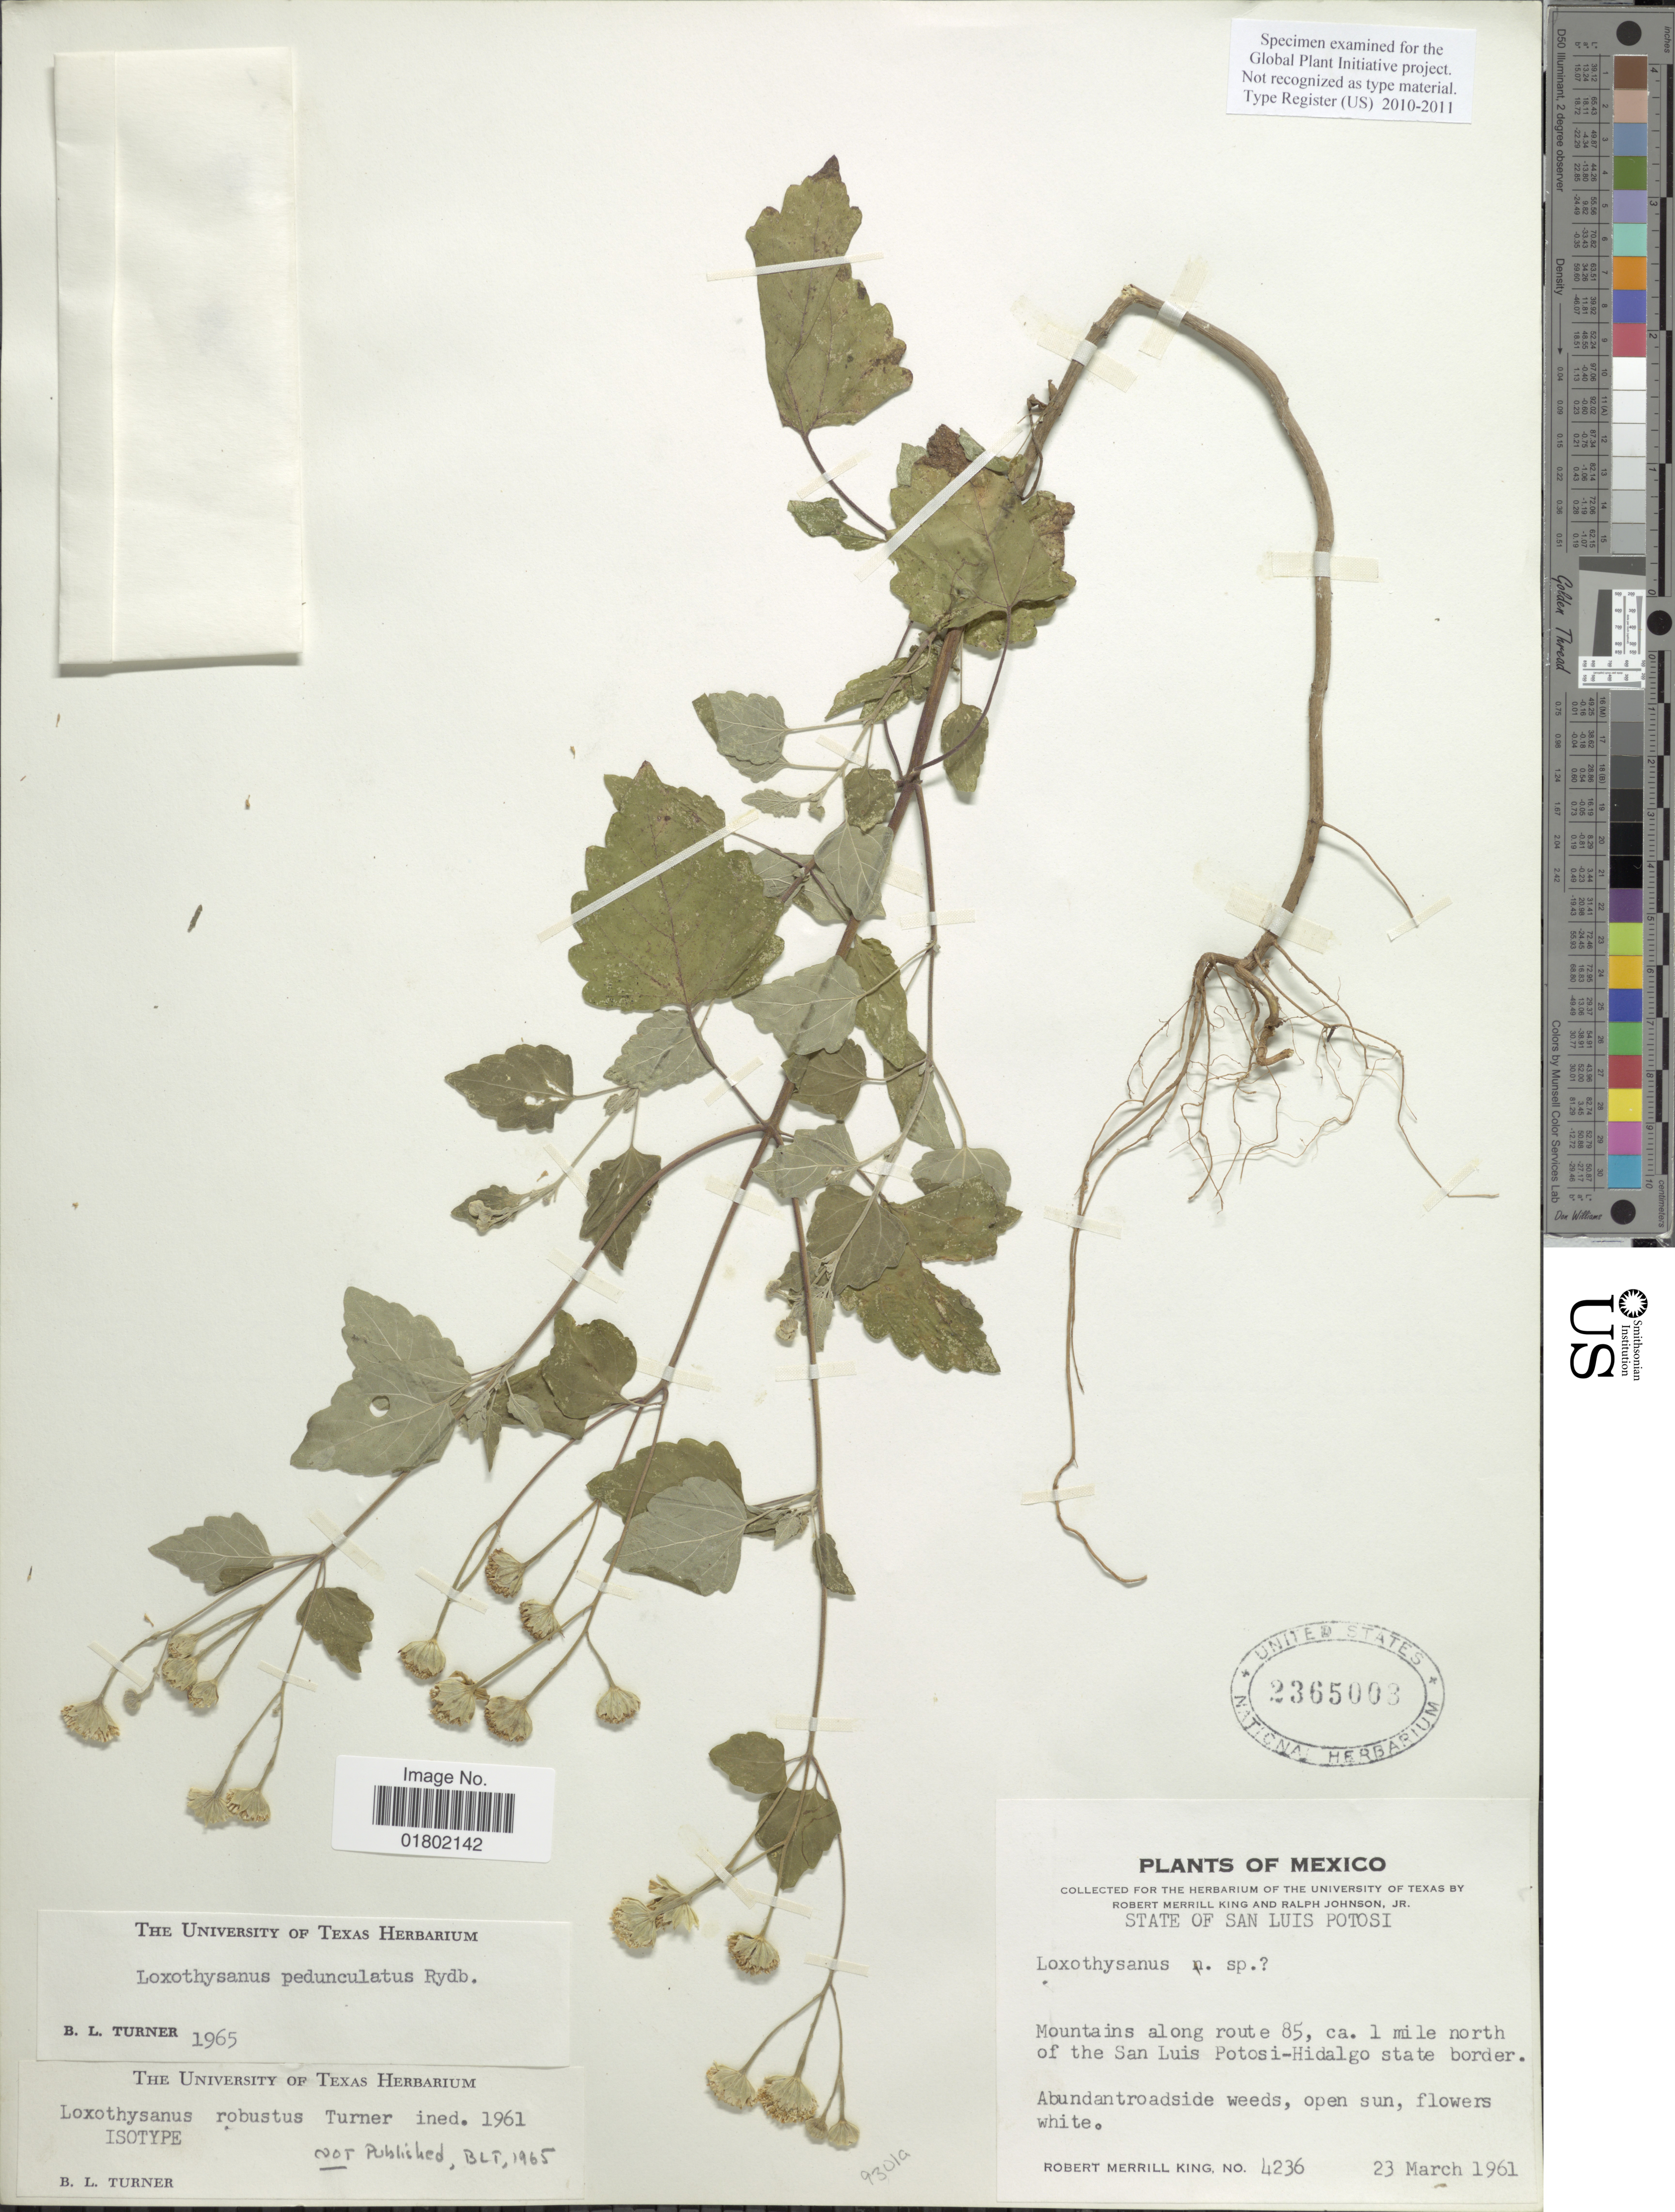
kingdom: Plantae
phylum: Tracheophyta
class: Magnoliopsida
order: Asterales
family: Asteraceae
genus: Loxothysanus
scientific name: Loxothysanus pedunculatus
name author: Rydb.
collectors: R. M. King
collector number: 4236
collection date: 1961-03-23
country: Mexico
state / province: San Luis Potosí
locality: Mountains along route 85, ca. 1 mile north of the San Luis Potosi-Hidalgo state border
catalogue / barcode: US 2365003